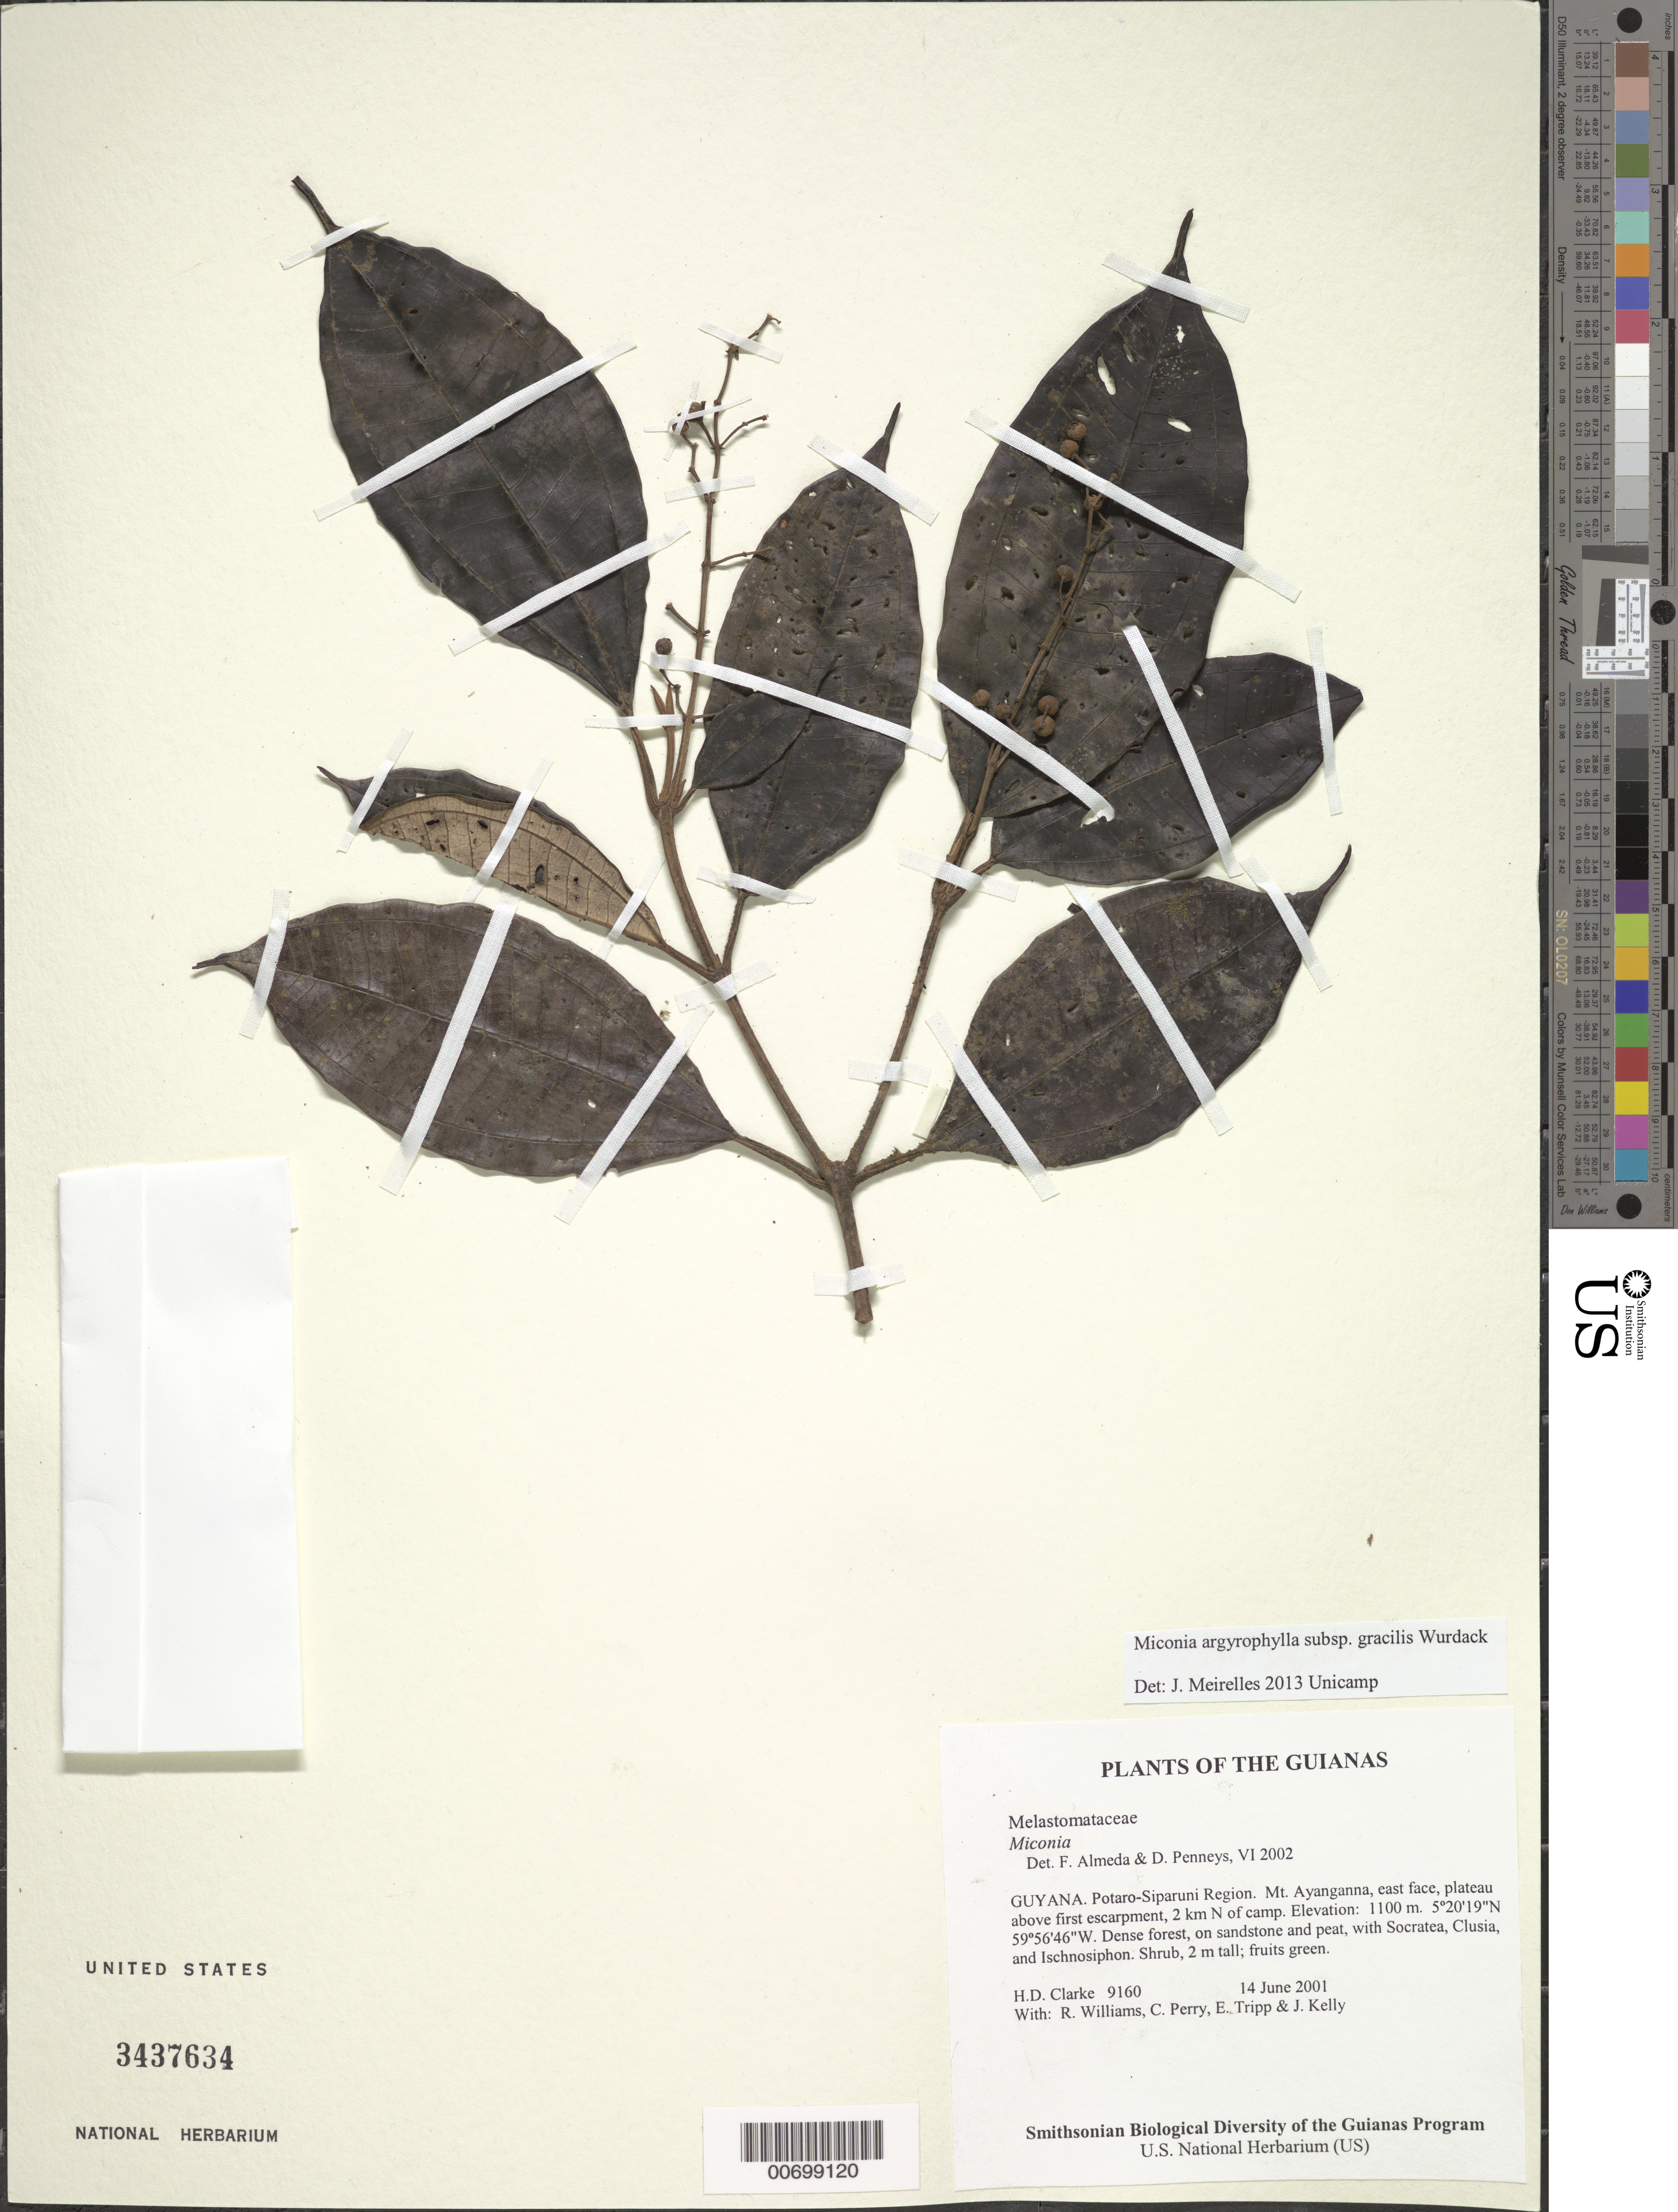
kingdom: Plantae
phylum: Tracheophyta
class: Magnoliopsida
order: Myrtales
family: Melastomataceae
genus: Miconia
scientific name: Miconia sp.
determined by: Almeda, F.; Penneys, D. S.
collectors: H. D. Clarke, R. Williams, C. Perry, E. Tripp & J. Kelly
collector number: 9160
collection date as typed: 14 June 2001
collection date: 2001-06-14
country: Guyana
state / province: Potaro-Siparuni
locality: Mt. Ayanganna, east face, plateau above first escarpment, 2 km N of camp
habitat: Dense forest, on sandstone and peat, with Socratea, Clusia, and Ischnosiphon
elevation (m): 1100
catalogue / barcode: US 3437634